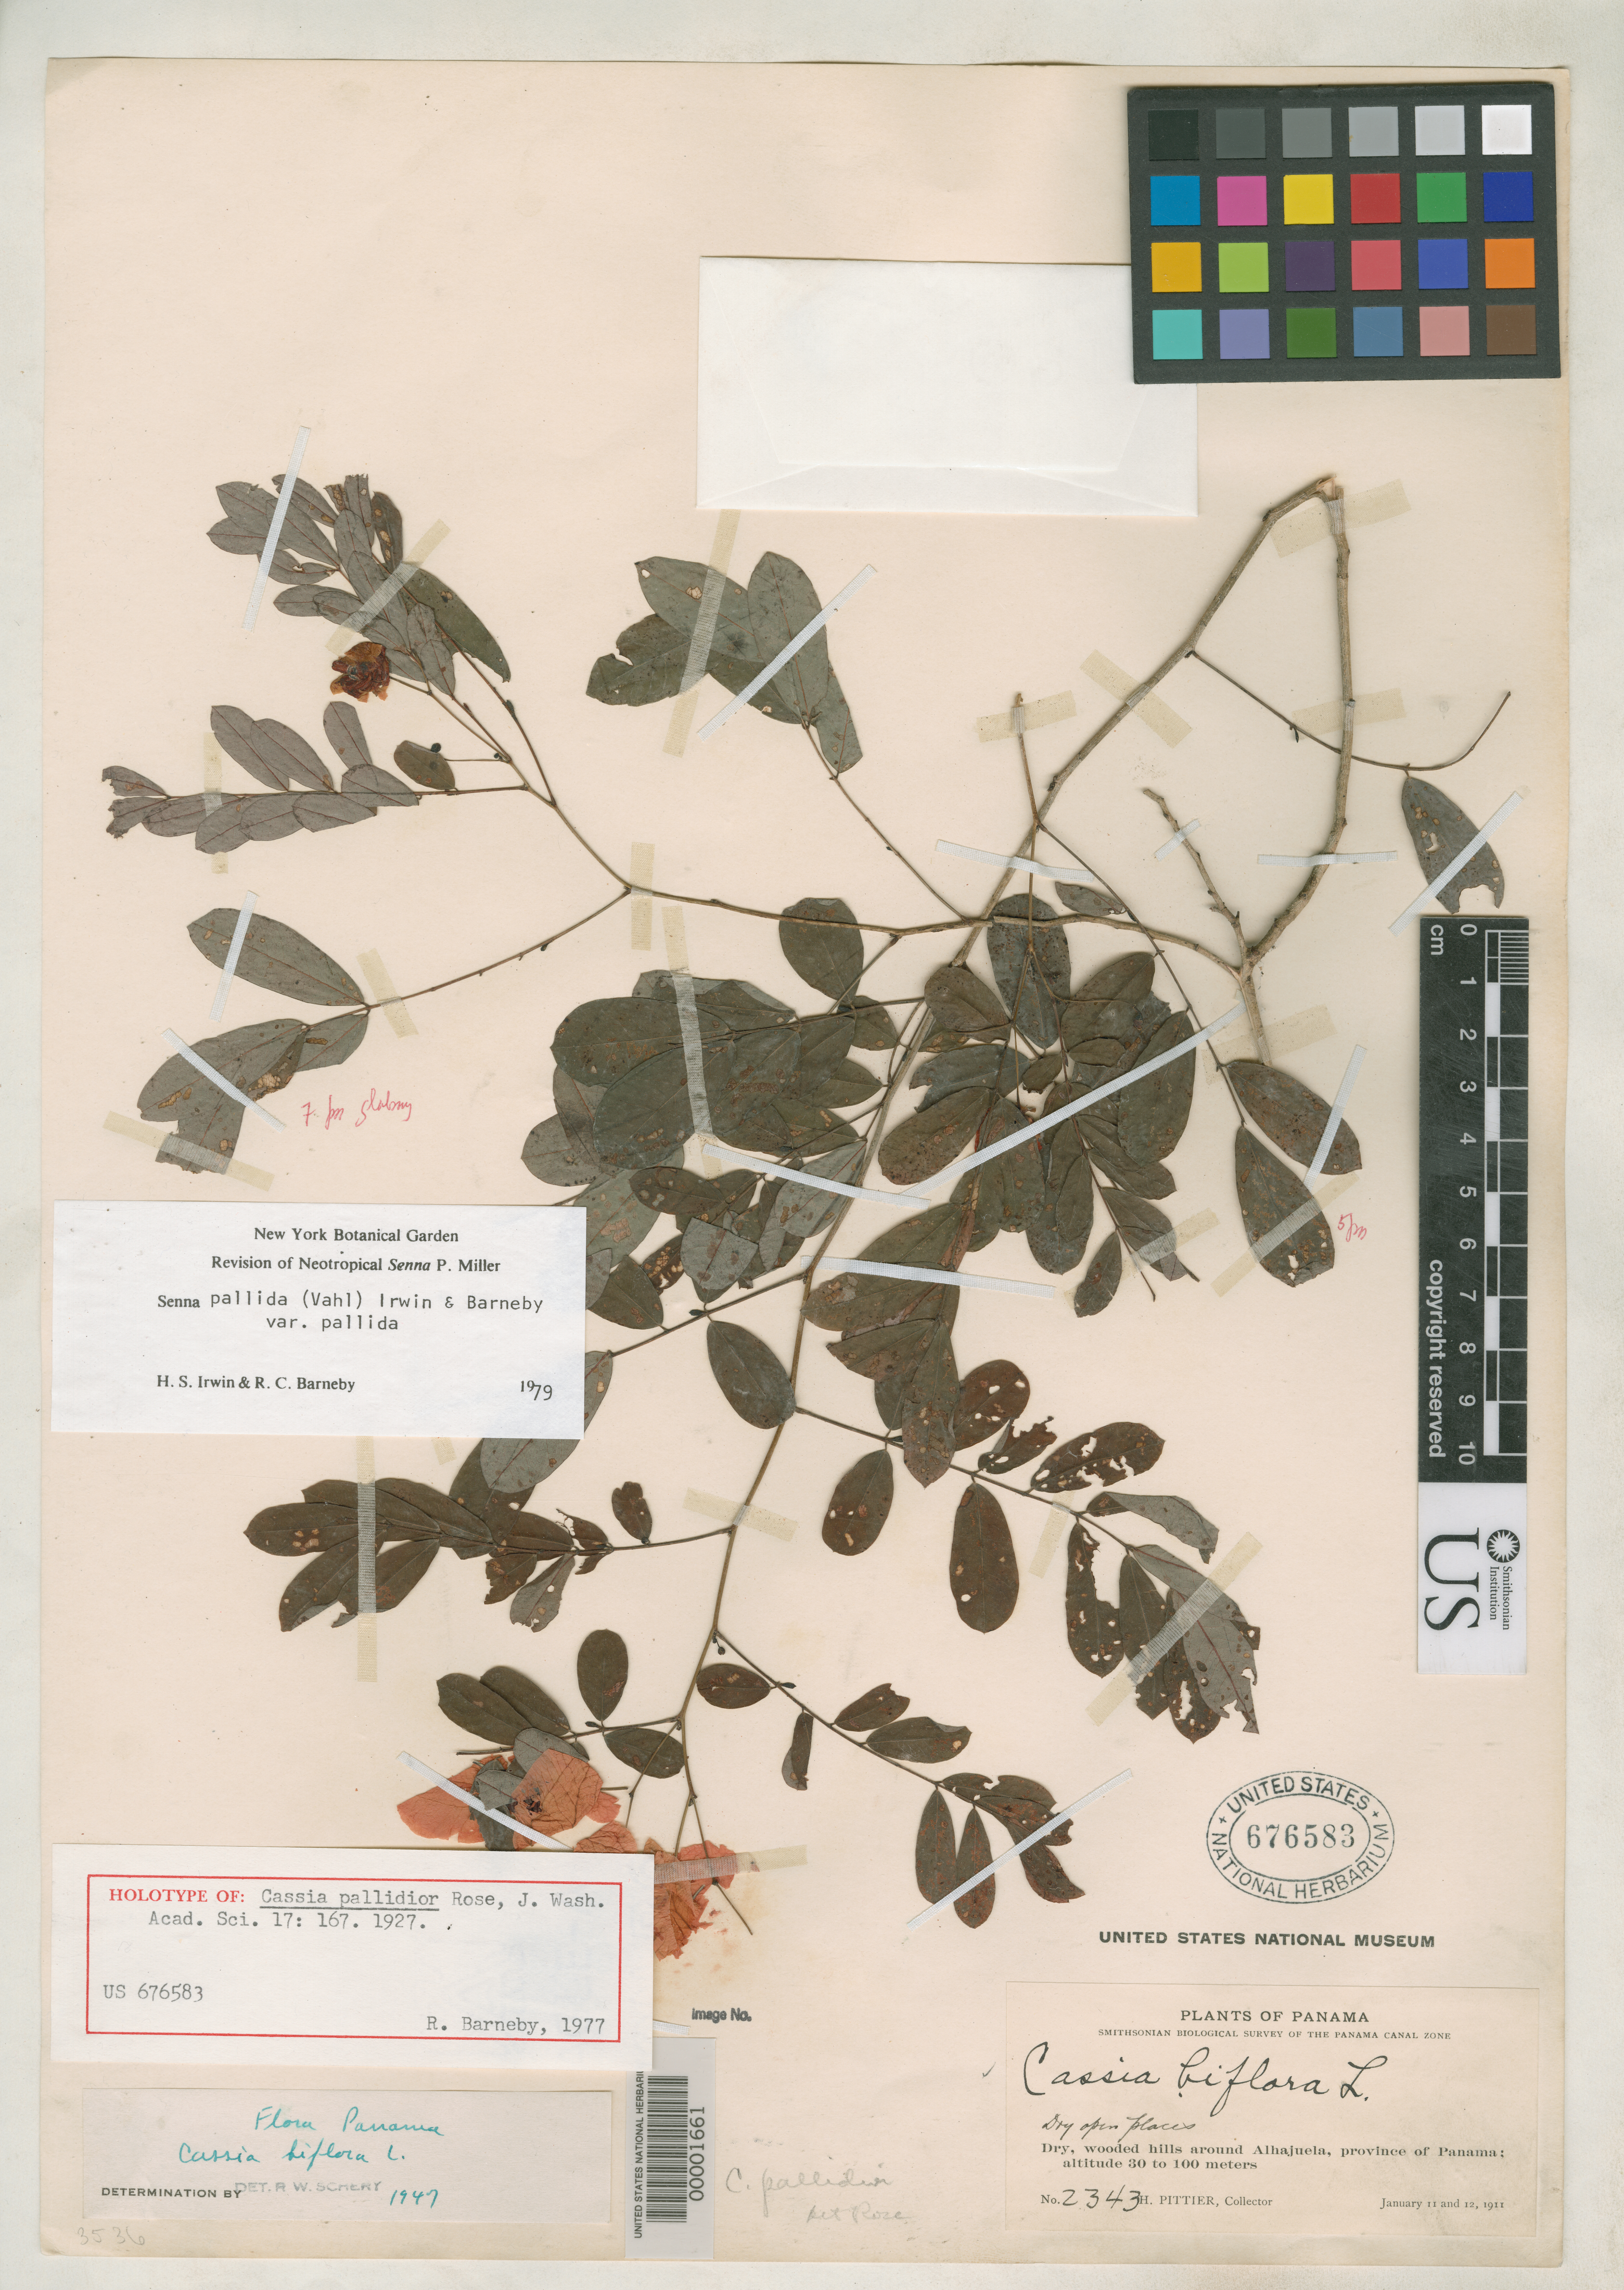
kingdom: Plantae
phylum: Tracheophyta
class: Magnoliopsida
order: Fabales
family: Fabaceae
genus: Cassia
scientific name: Cassia pallidior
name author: Rose in Standl.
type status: Holotype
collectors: H. F. Pittier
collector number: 2343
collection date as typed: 11 Jan 1911 to 12 Jan 1911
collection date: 1911-01-11/1911-01-12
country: Panama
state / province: Panamá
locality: Around Alhajuela.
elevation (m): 30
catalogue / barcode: US 676583